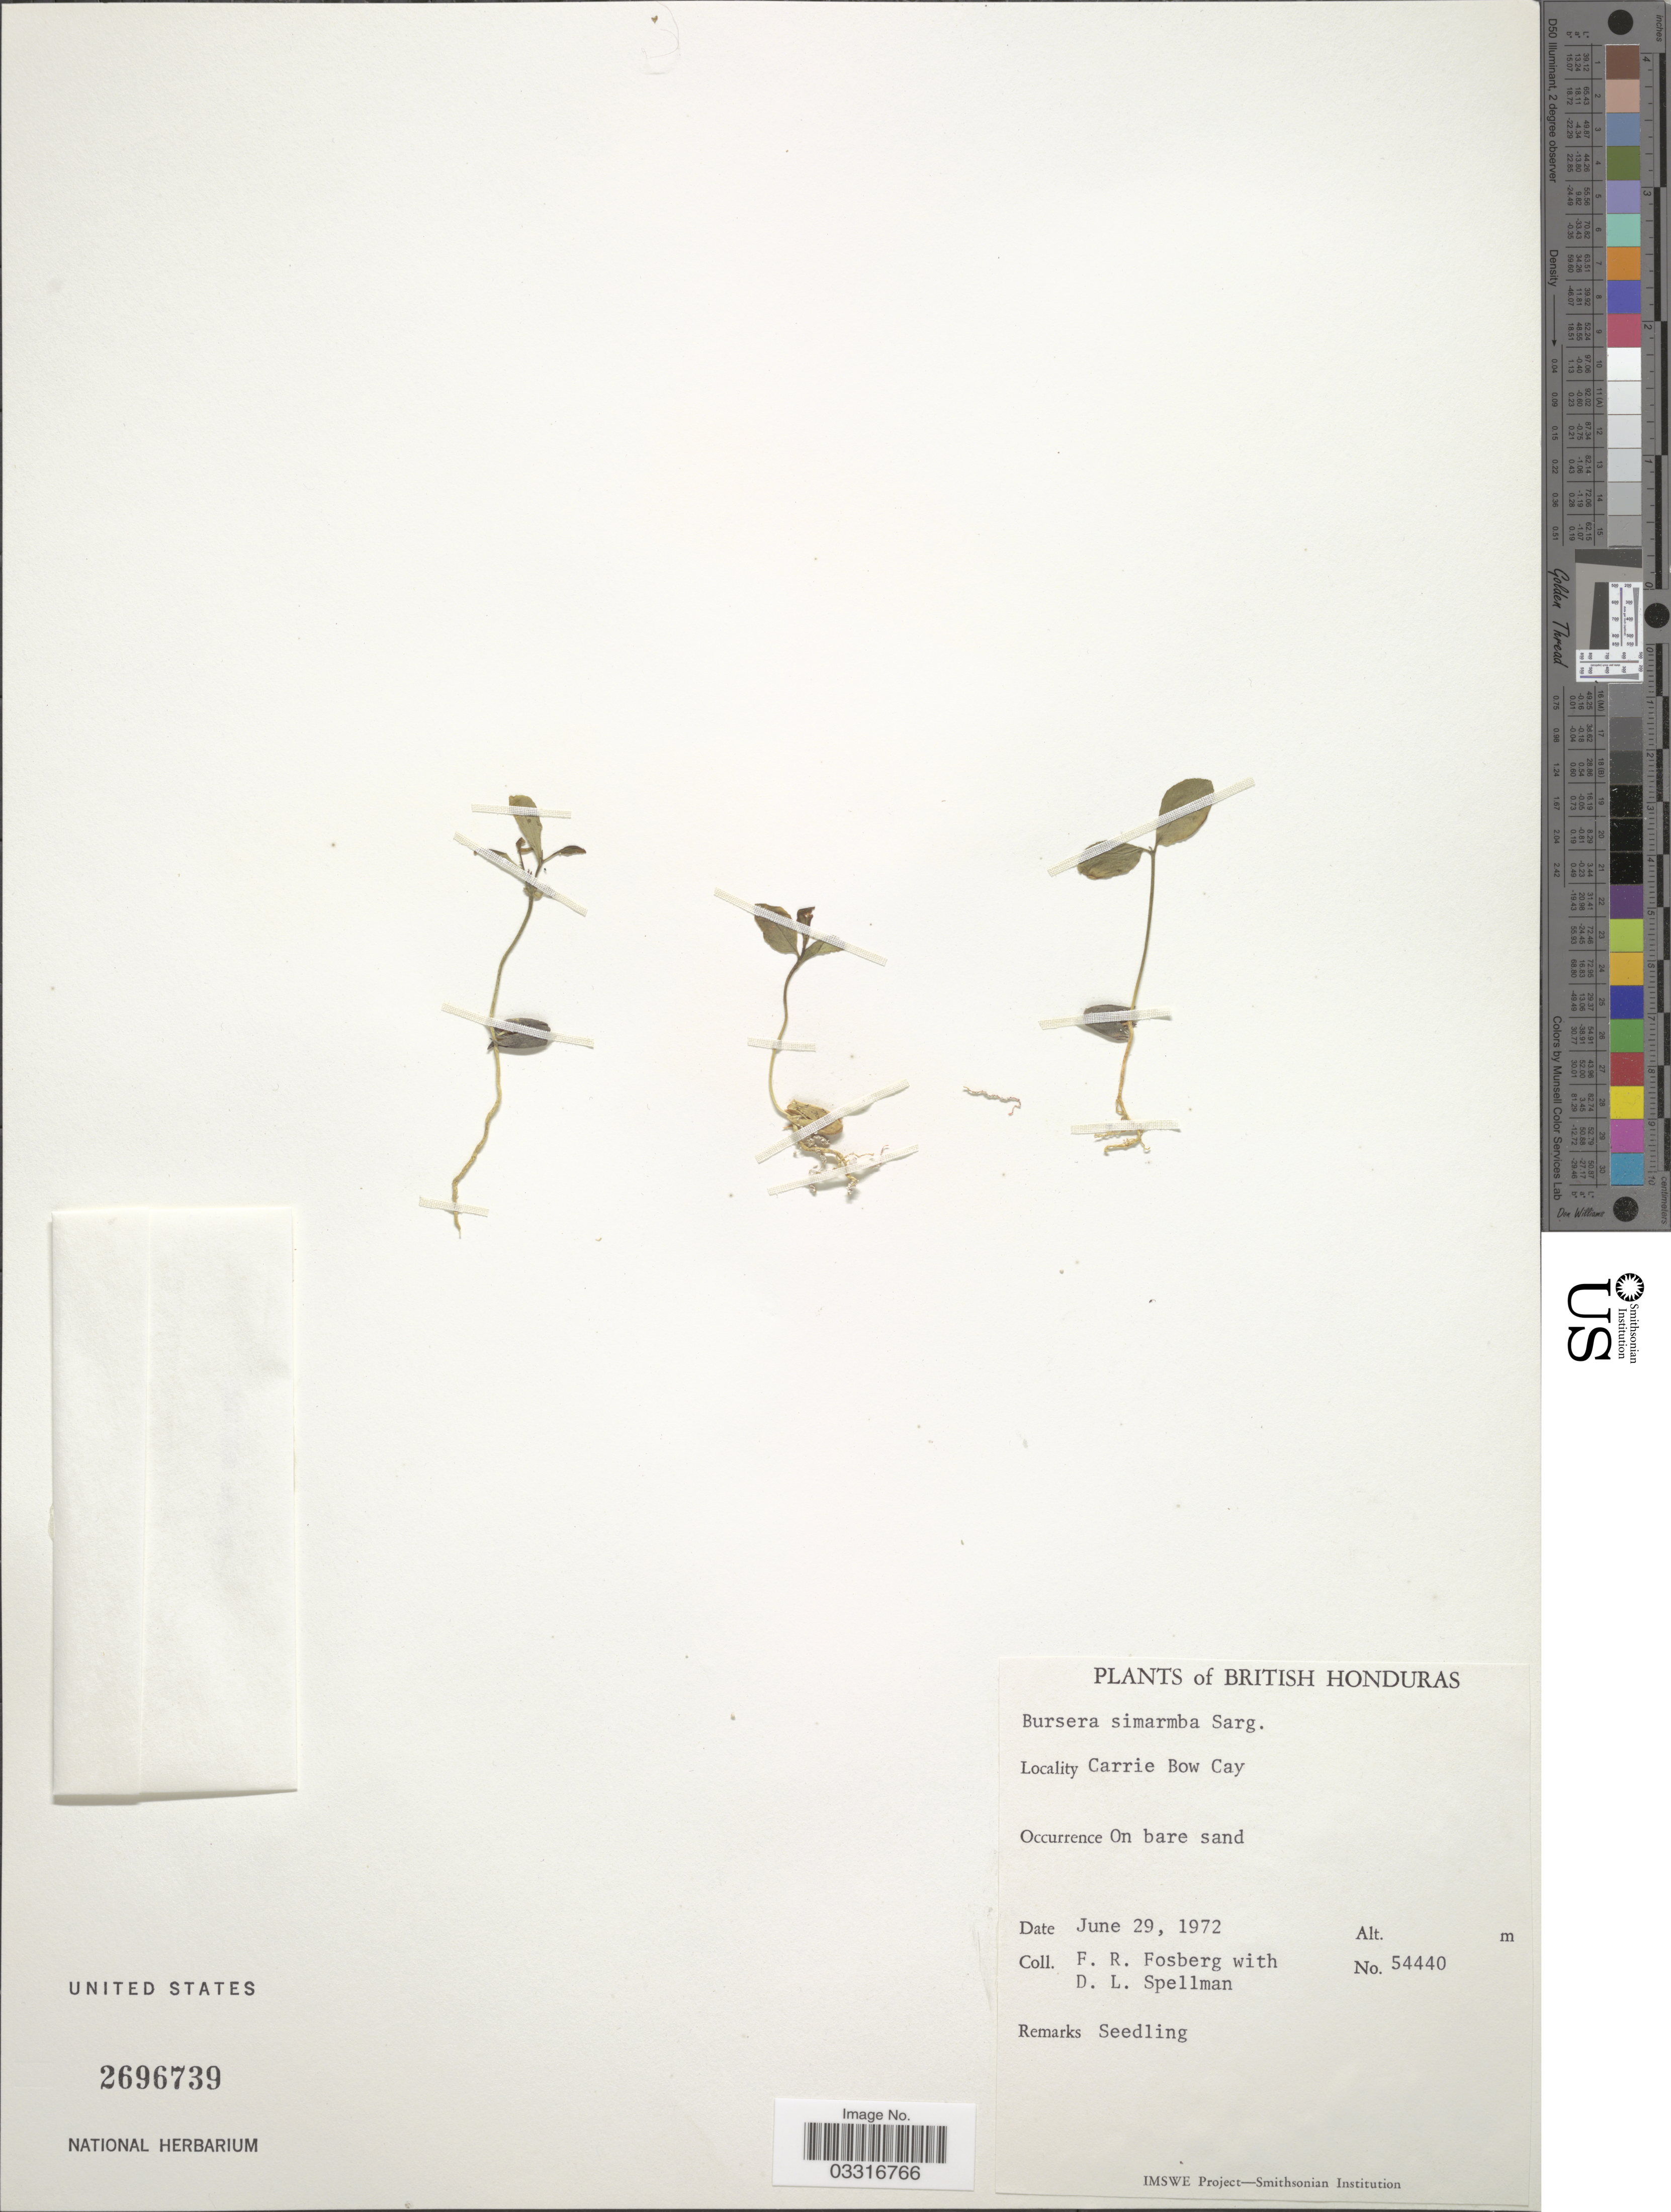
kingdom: Plantae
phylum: Tracheophyta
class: Magnoliopsida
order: Sapindales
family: Burseraceae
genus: Bursera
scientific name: Bursera simaruba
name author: (L.) Sarg.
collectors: F. R. Fosberg & D. L. Spellman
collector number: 54440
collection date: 1972-06-29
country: Belize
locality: British Honduras, Carrie Bow Cay.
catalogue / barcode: US 2696739